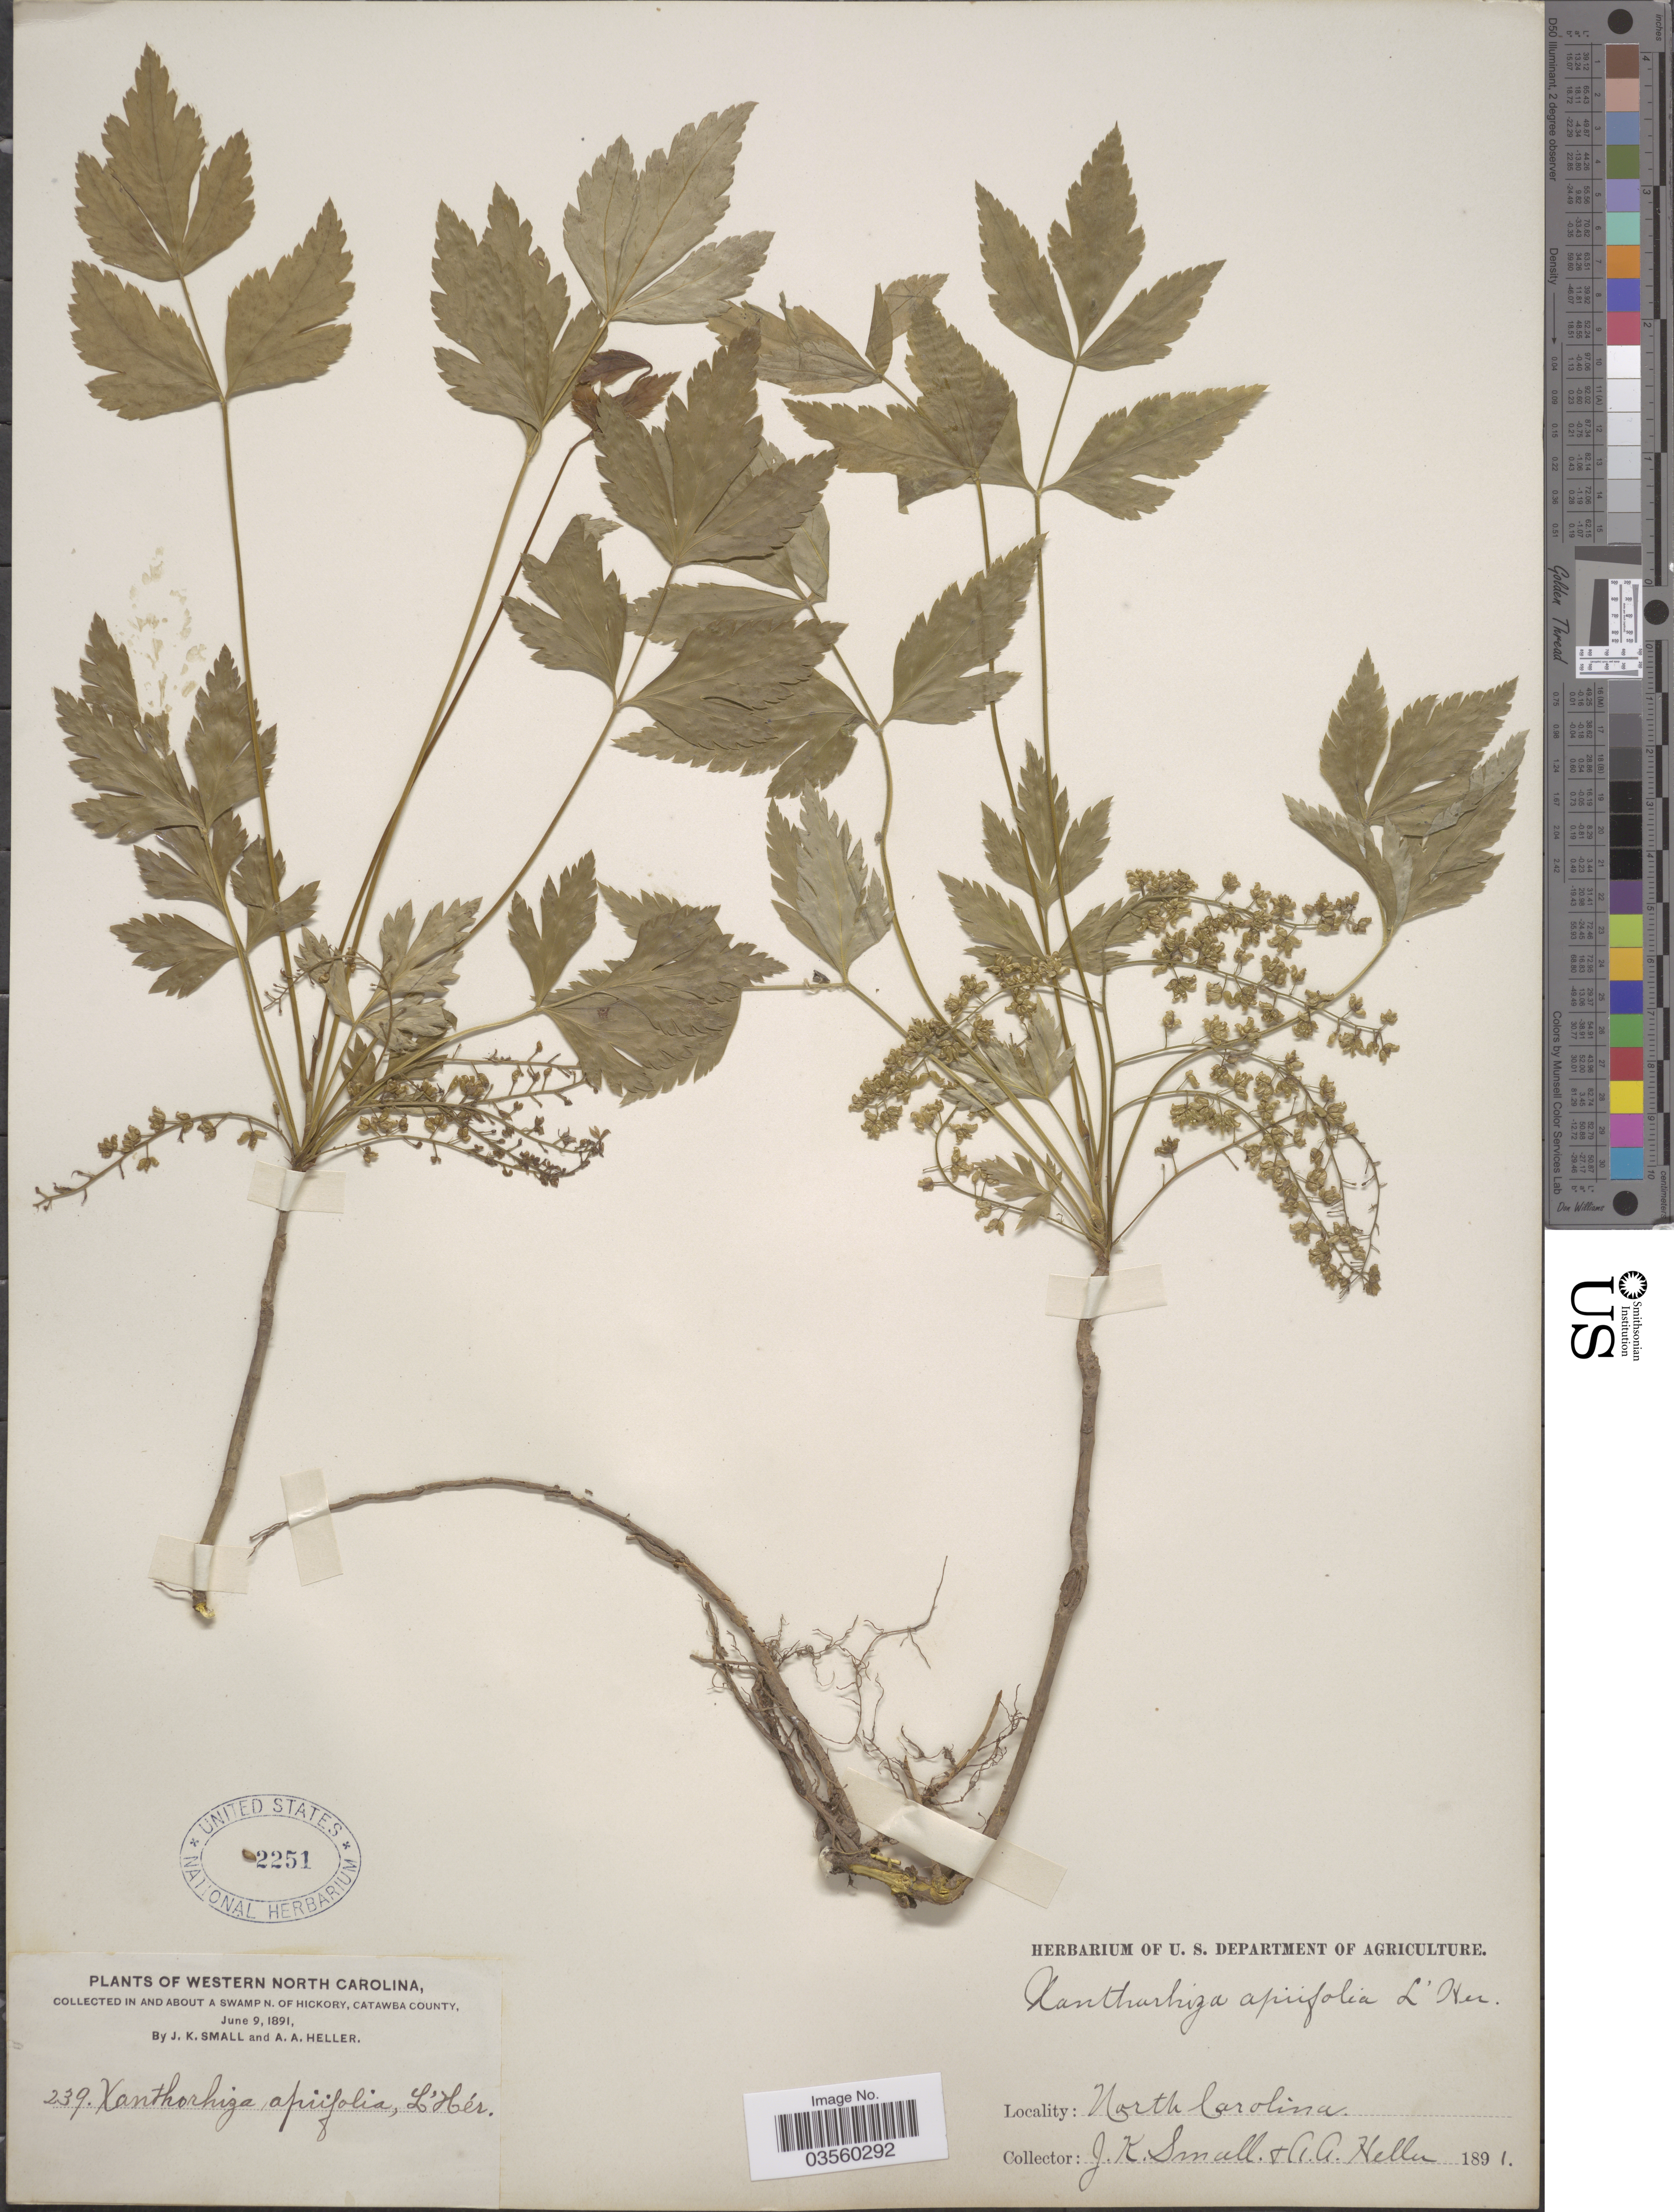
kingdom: Plantae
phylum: Tracheophyta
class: Magnoliopsida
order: Ranunculales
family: Ranunculaceae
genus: Xanthorhiza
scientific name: Xanthorhiza apiifolia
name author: L'Hér.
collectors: J. K. Small & A. A. Heller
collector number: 239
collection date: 1891-06-09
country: United States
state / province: North Carolina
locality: Western North Carolina. In and about a swamp N. of Hickory, Catawba County.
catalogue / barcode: US 2251